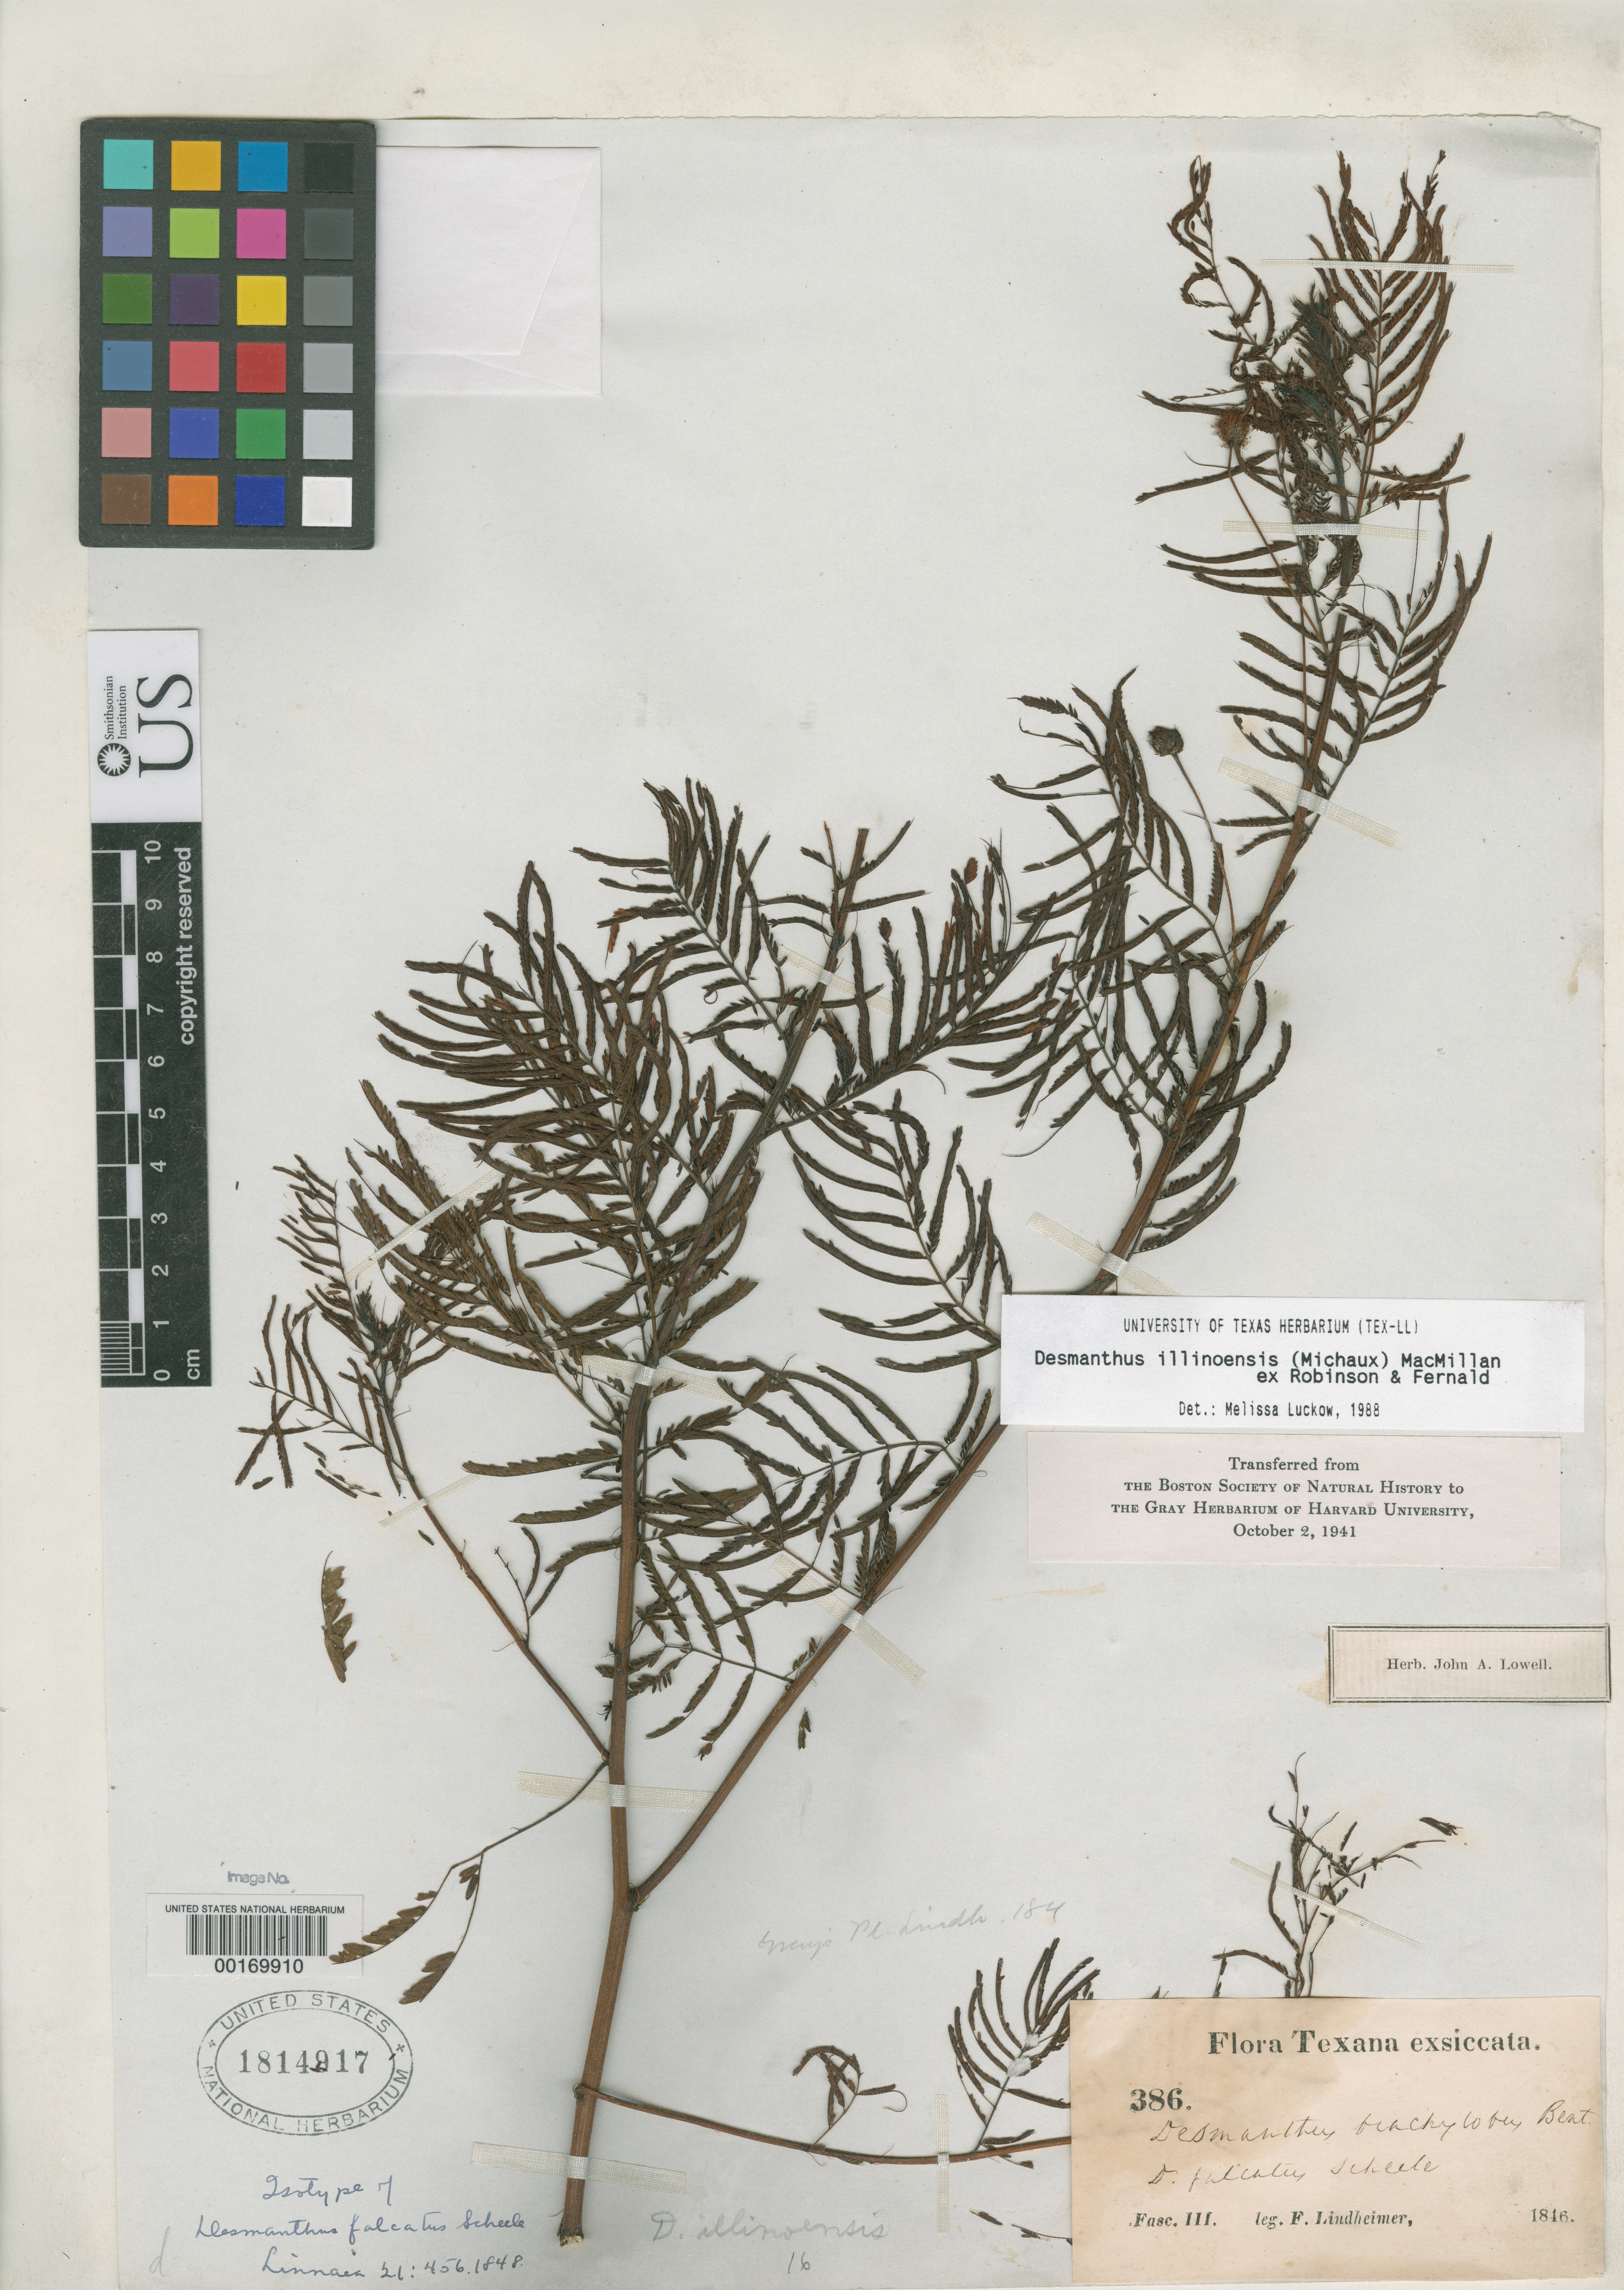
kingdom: Plantae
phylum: Tracheophyta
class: Magnoliopsida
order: Fabales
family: Fabaceae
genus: Desmanthus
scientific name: Desmanthus falcatus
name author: Scheele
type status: Type Collection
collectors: F. J. Lindheimer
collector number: III 386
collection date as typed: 1846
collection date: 1846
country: United States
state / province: Texas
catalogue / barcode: US 1814917